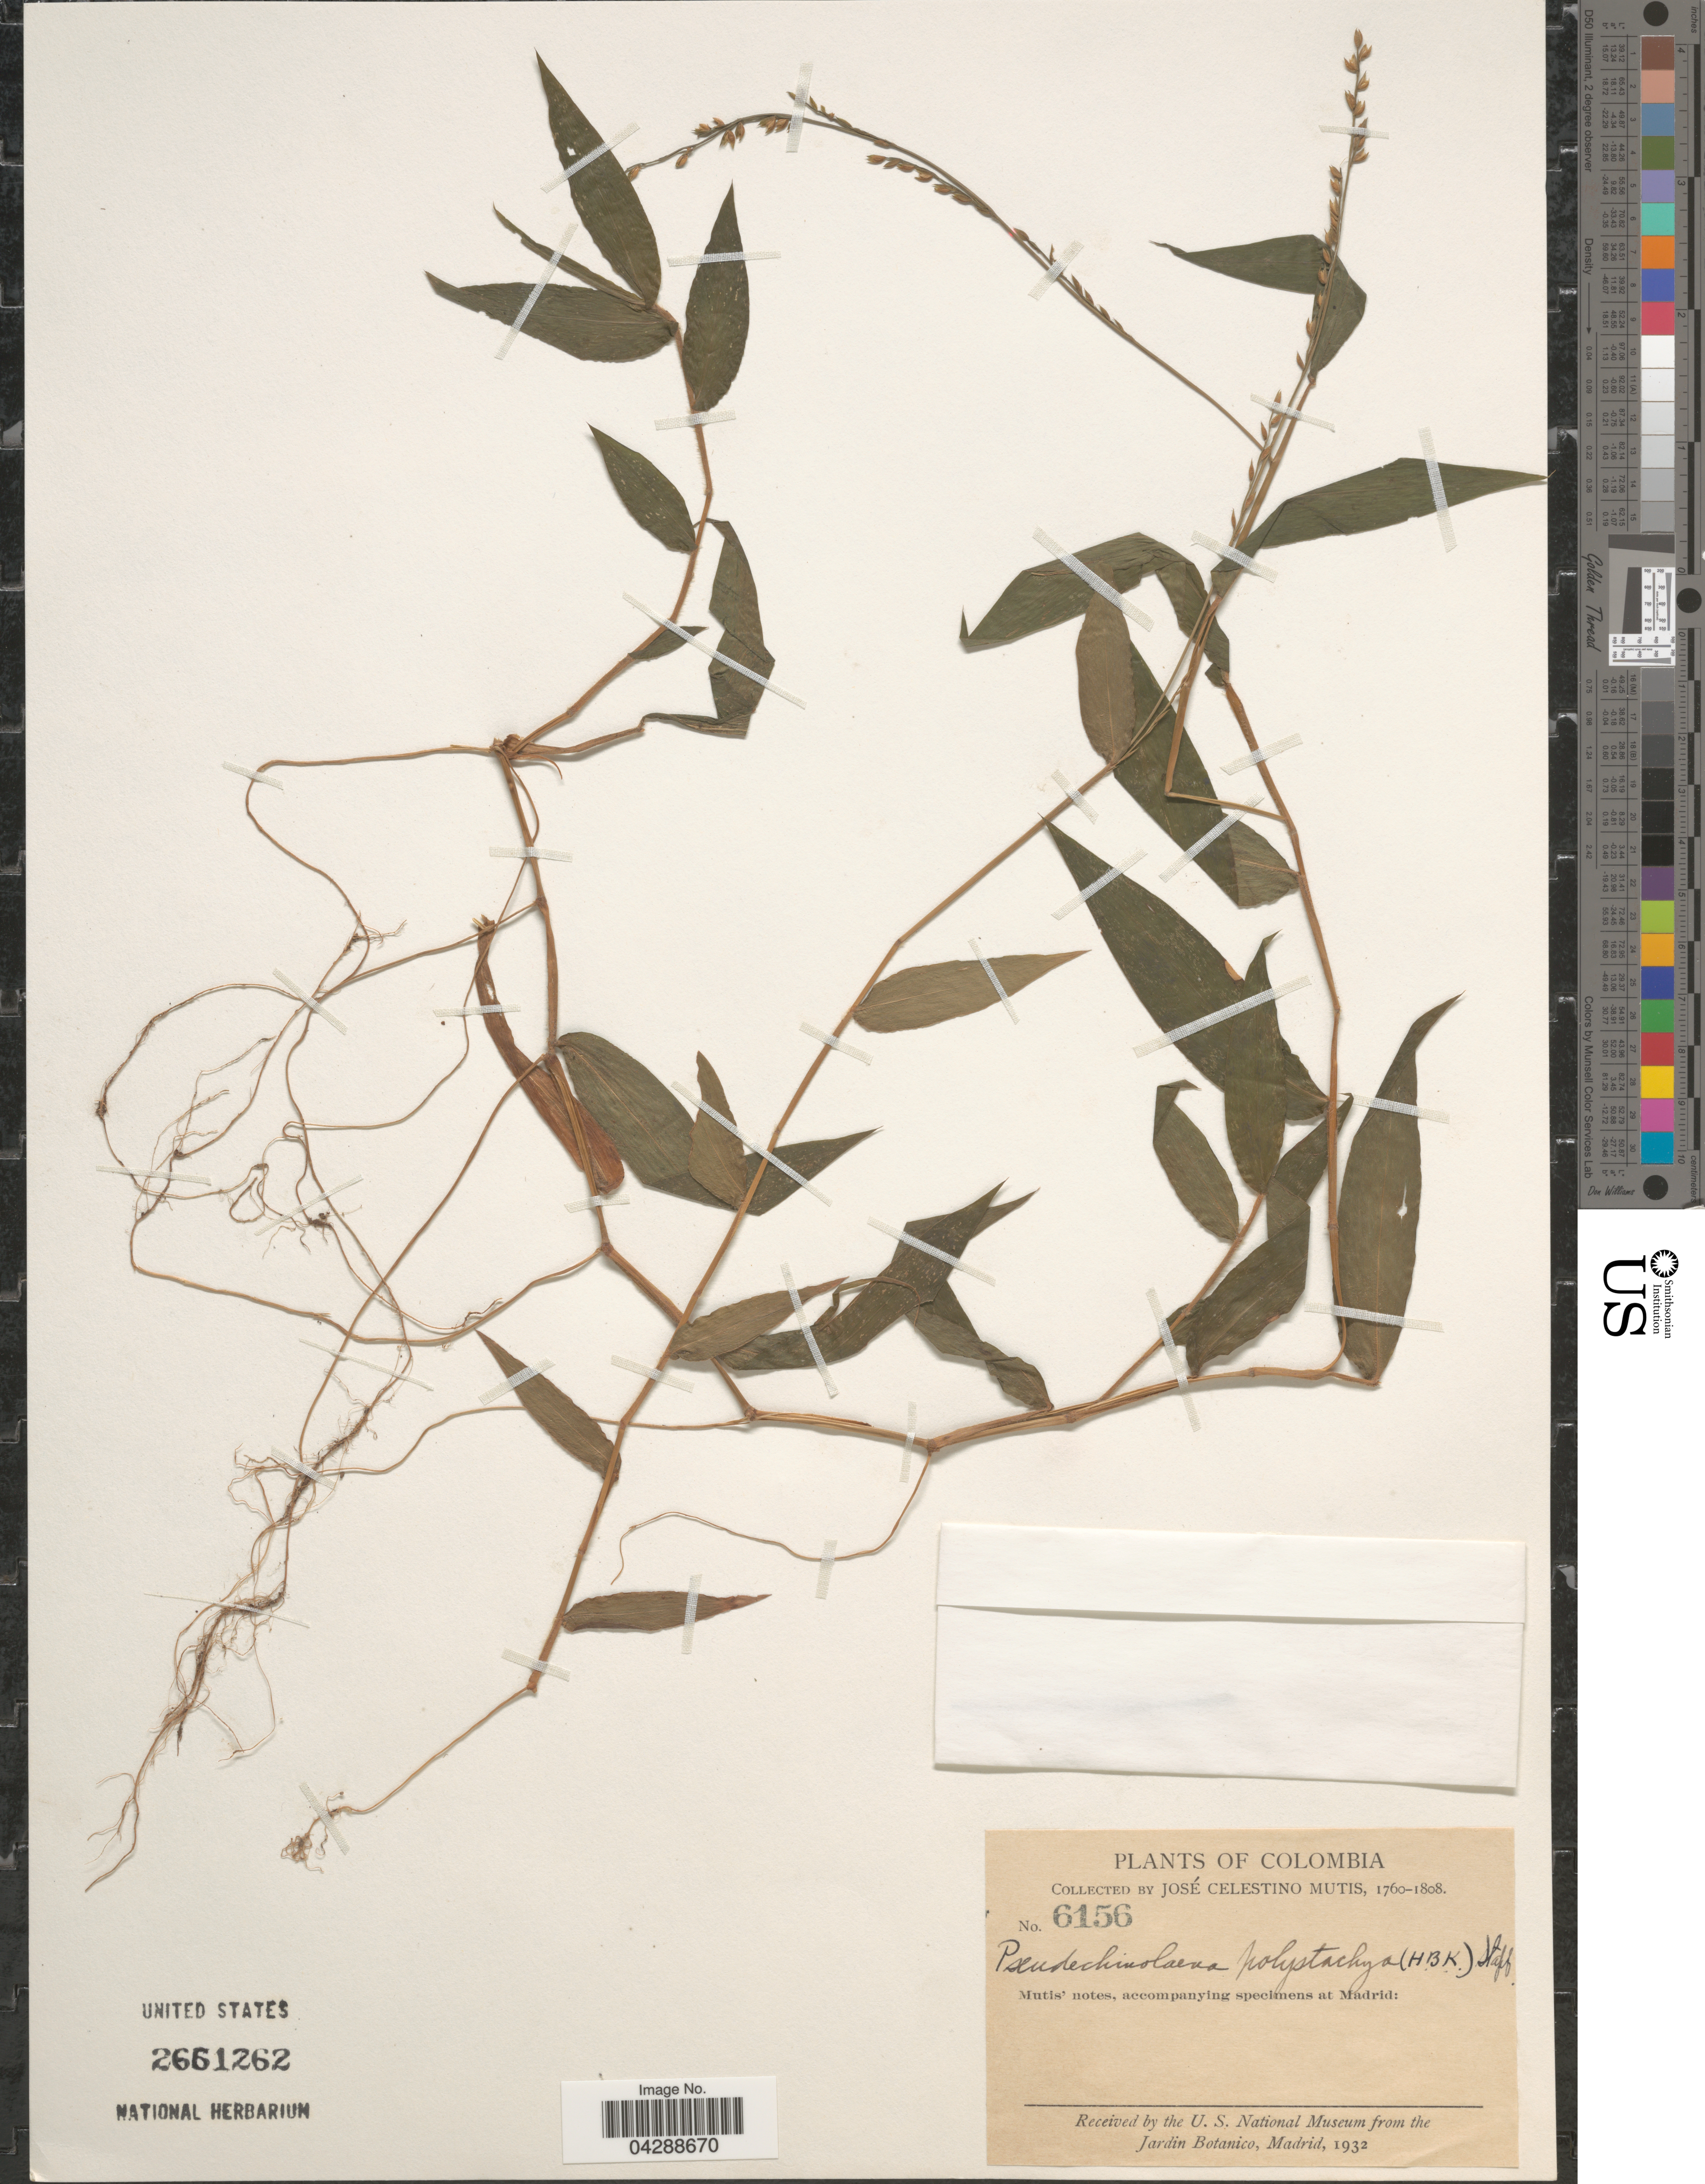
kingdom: Plantae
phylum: Tracheophyta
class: Liliopsida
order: Poales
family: Poaceae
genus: Pseudechinolaena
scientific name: Pseudechinolaena polystachya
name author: (Kunth) Stapf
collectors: J. C. B. Mutis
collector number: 6156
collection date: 1760/1808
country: Colombia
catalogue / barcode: US 2661262